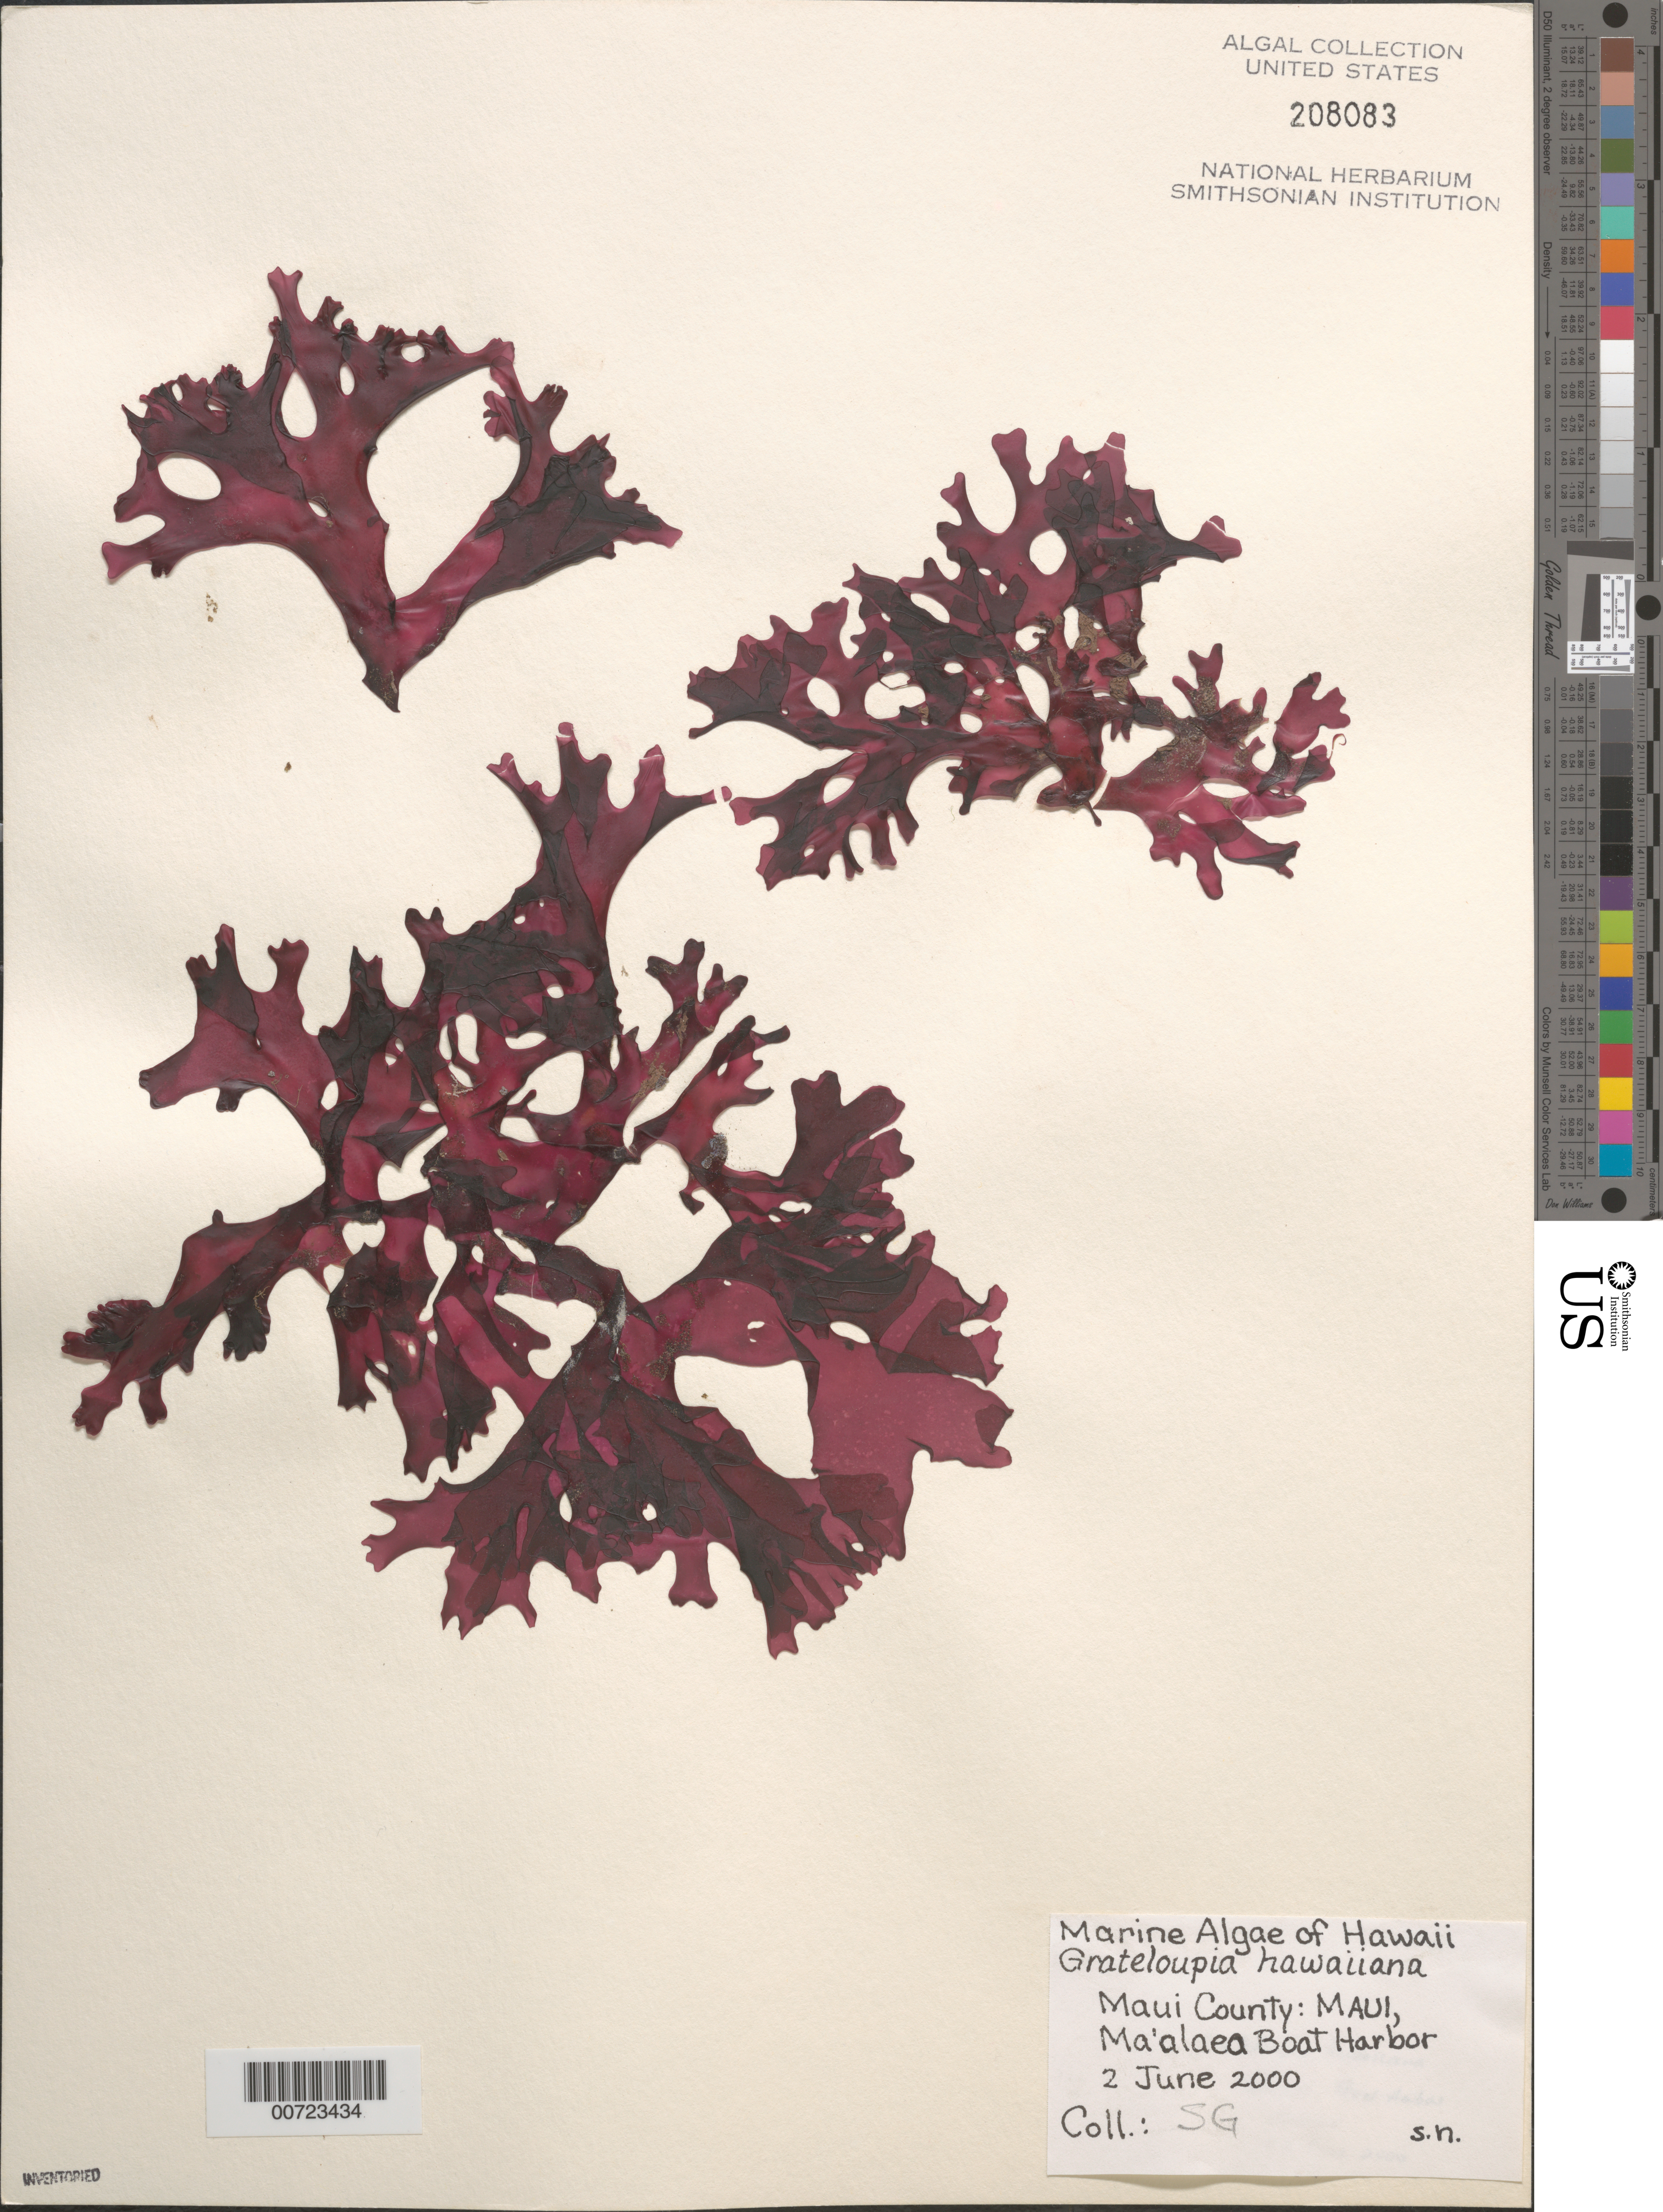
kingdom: Plantae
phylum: Rhodophyta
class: Florideophyceae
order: Halymeniales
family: Halymeniaceae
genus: Grateloupia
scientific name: Grateloupia hawaiiana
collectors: S. G.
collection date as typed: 02 Jun 2000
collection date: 2000-06-02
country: United States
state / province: Hawaii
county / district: Maui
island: Maui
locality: Ma'alaea Boat Harbor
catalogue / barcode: US 208083